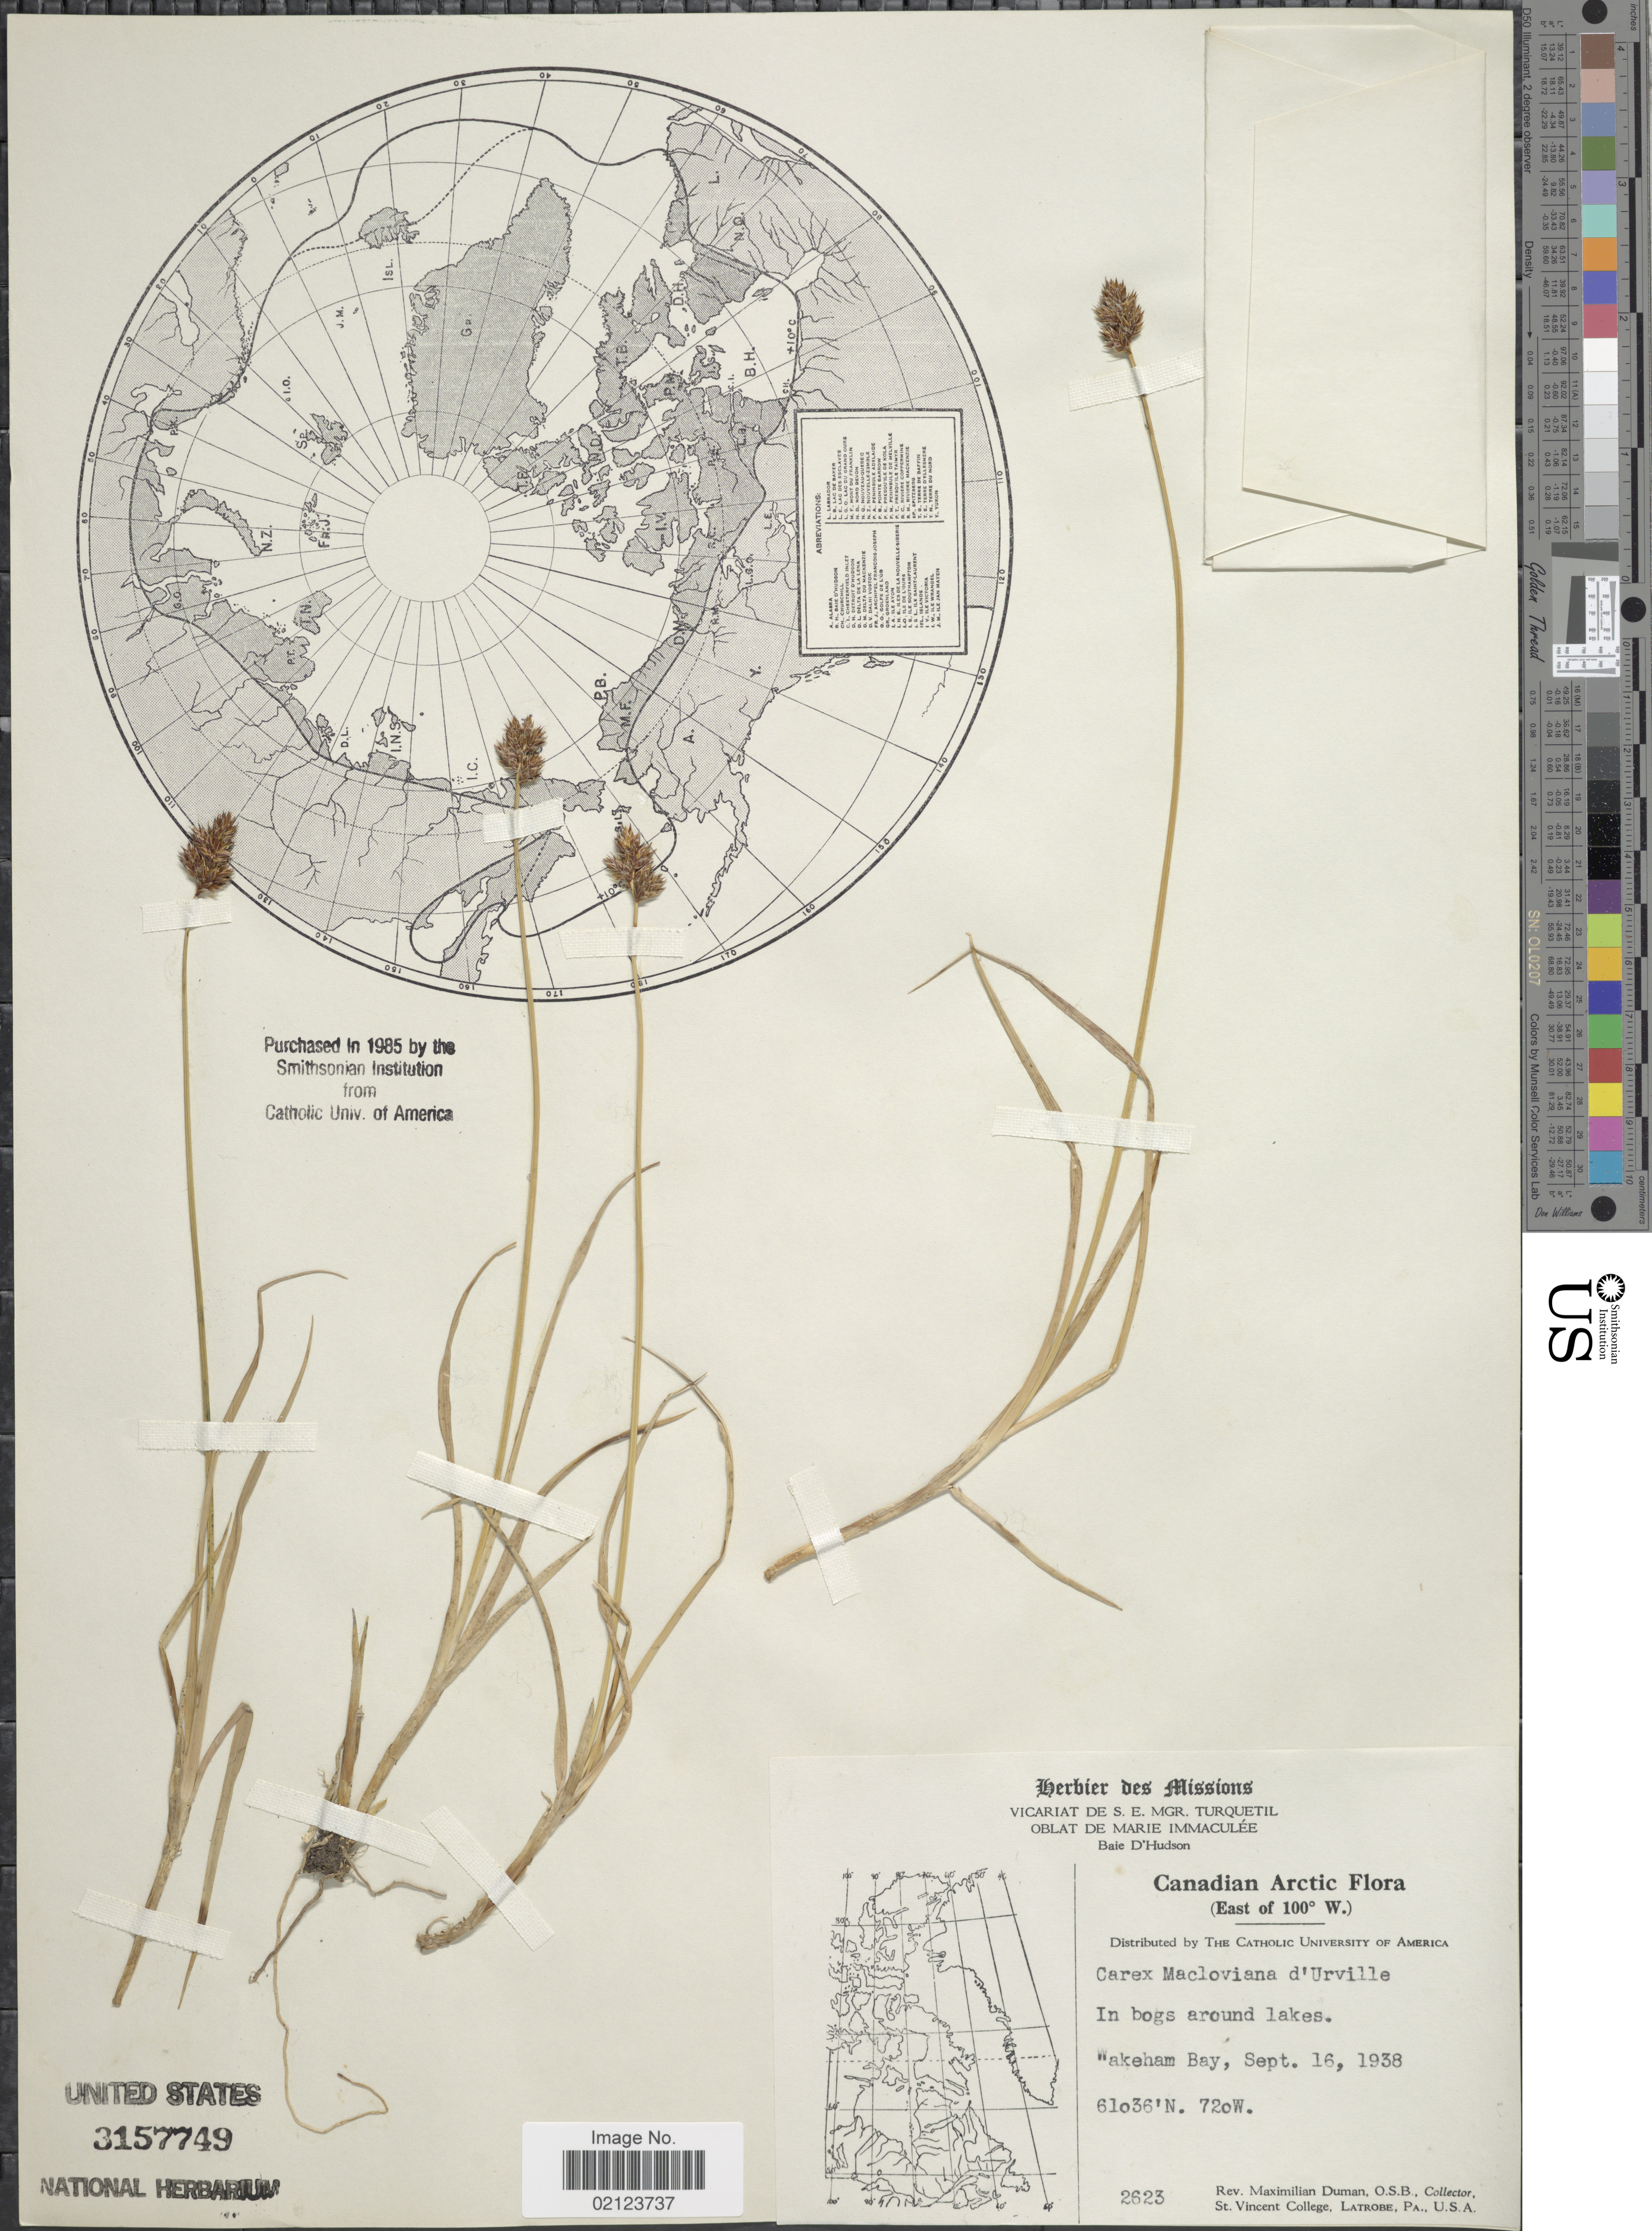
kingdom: Plantae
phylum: Tracheophyta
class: Liliopsida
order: Poales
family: Cyperaceae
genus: Carex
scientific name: Carex macloviana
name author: d'Urv.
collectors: M. Duman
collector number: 2623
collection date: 1938-09-16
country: Canada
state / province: Quebec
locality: Canadian Arctic. In bogs around lakes. Wakeham Bay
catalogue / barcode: US 3157749